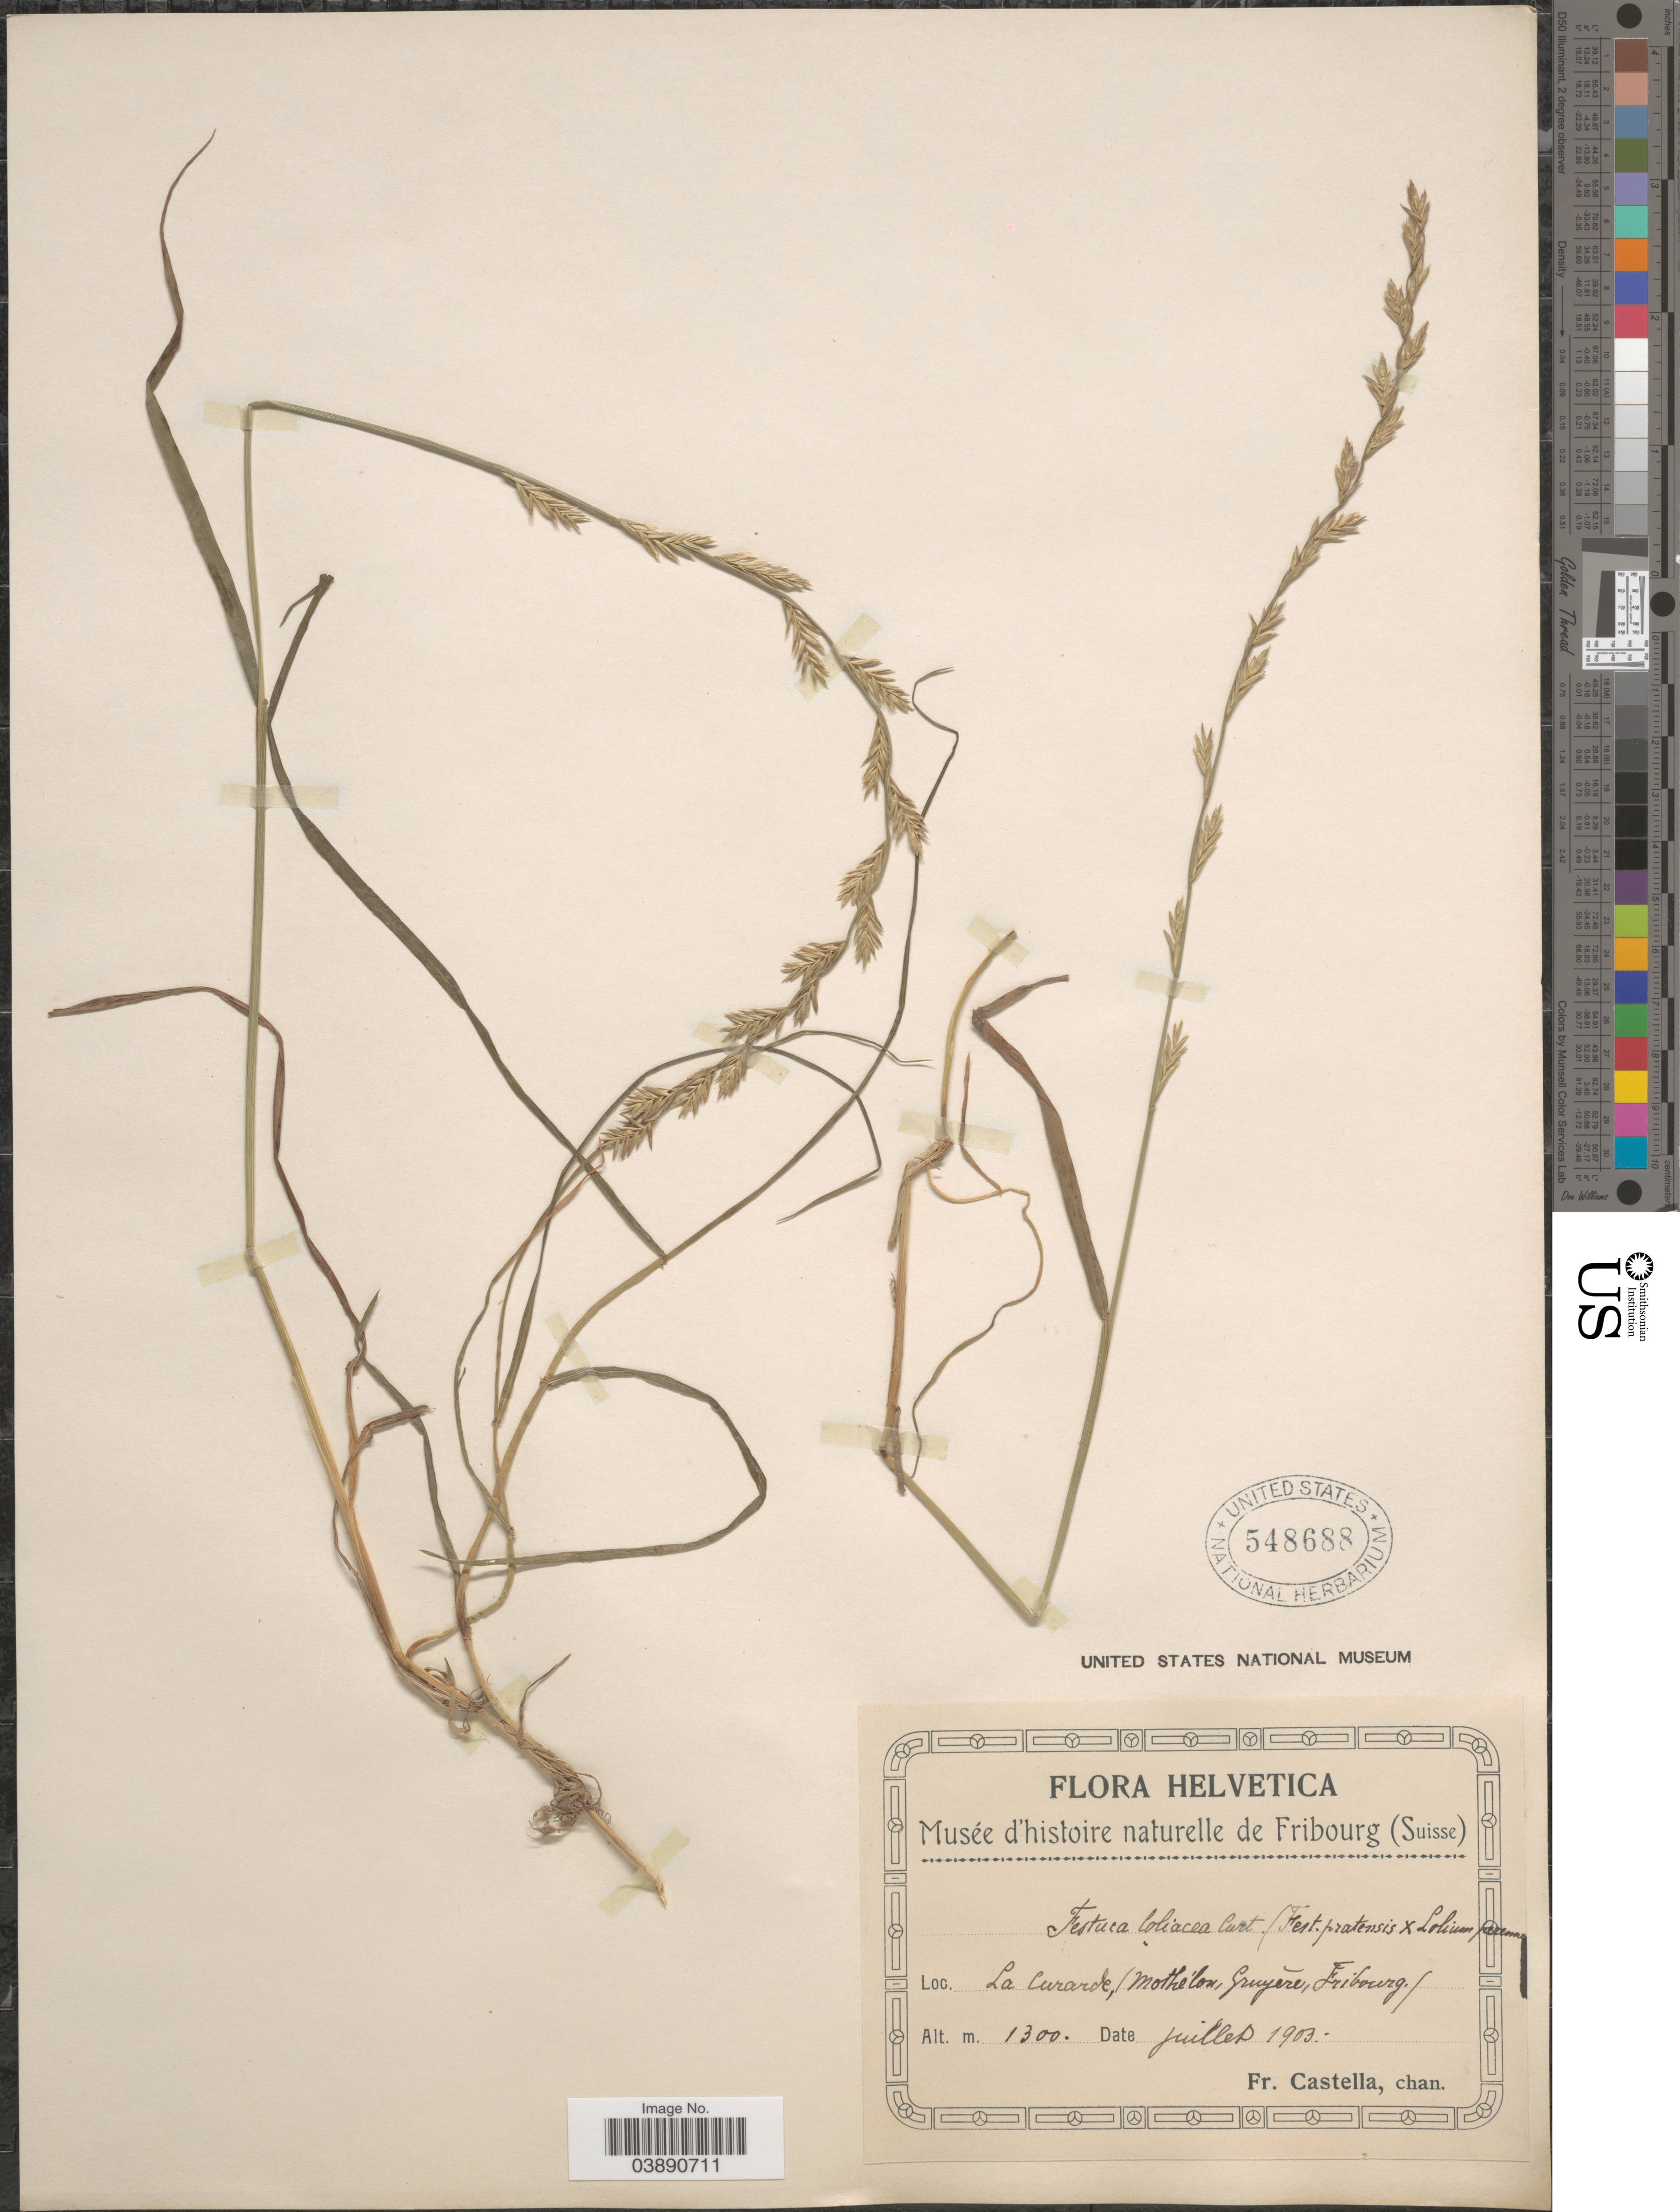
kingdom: Plantae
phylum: Tracheophyta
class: Liliopsida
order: Poales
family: Poaceae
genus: Festuca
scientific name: Festuca sp.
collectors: Fr. Castella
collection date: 1903-07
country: Switzerland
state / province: Fribourg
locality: Helvetica. La Curarde, (Mothe'lon, Gruyére, Fribourg.).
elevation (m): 1300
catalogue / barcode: US 548688